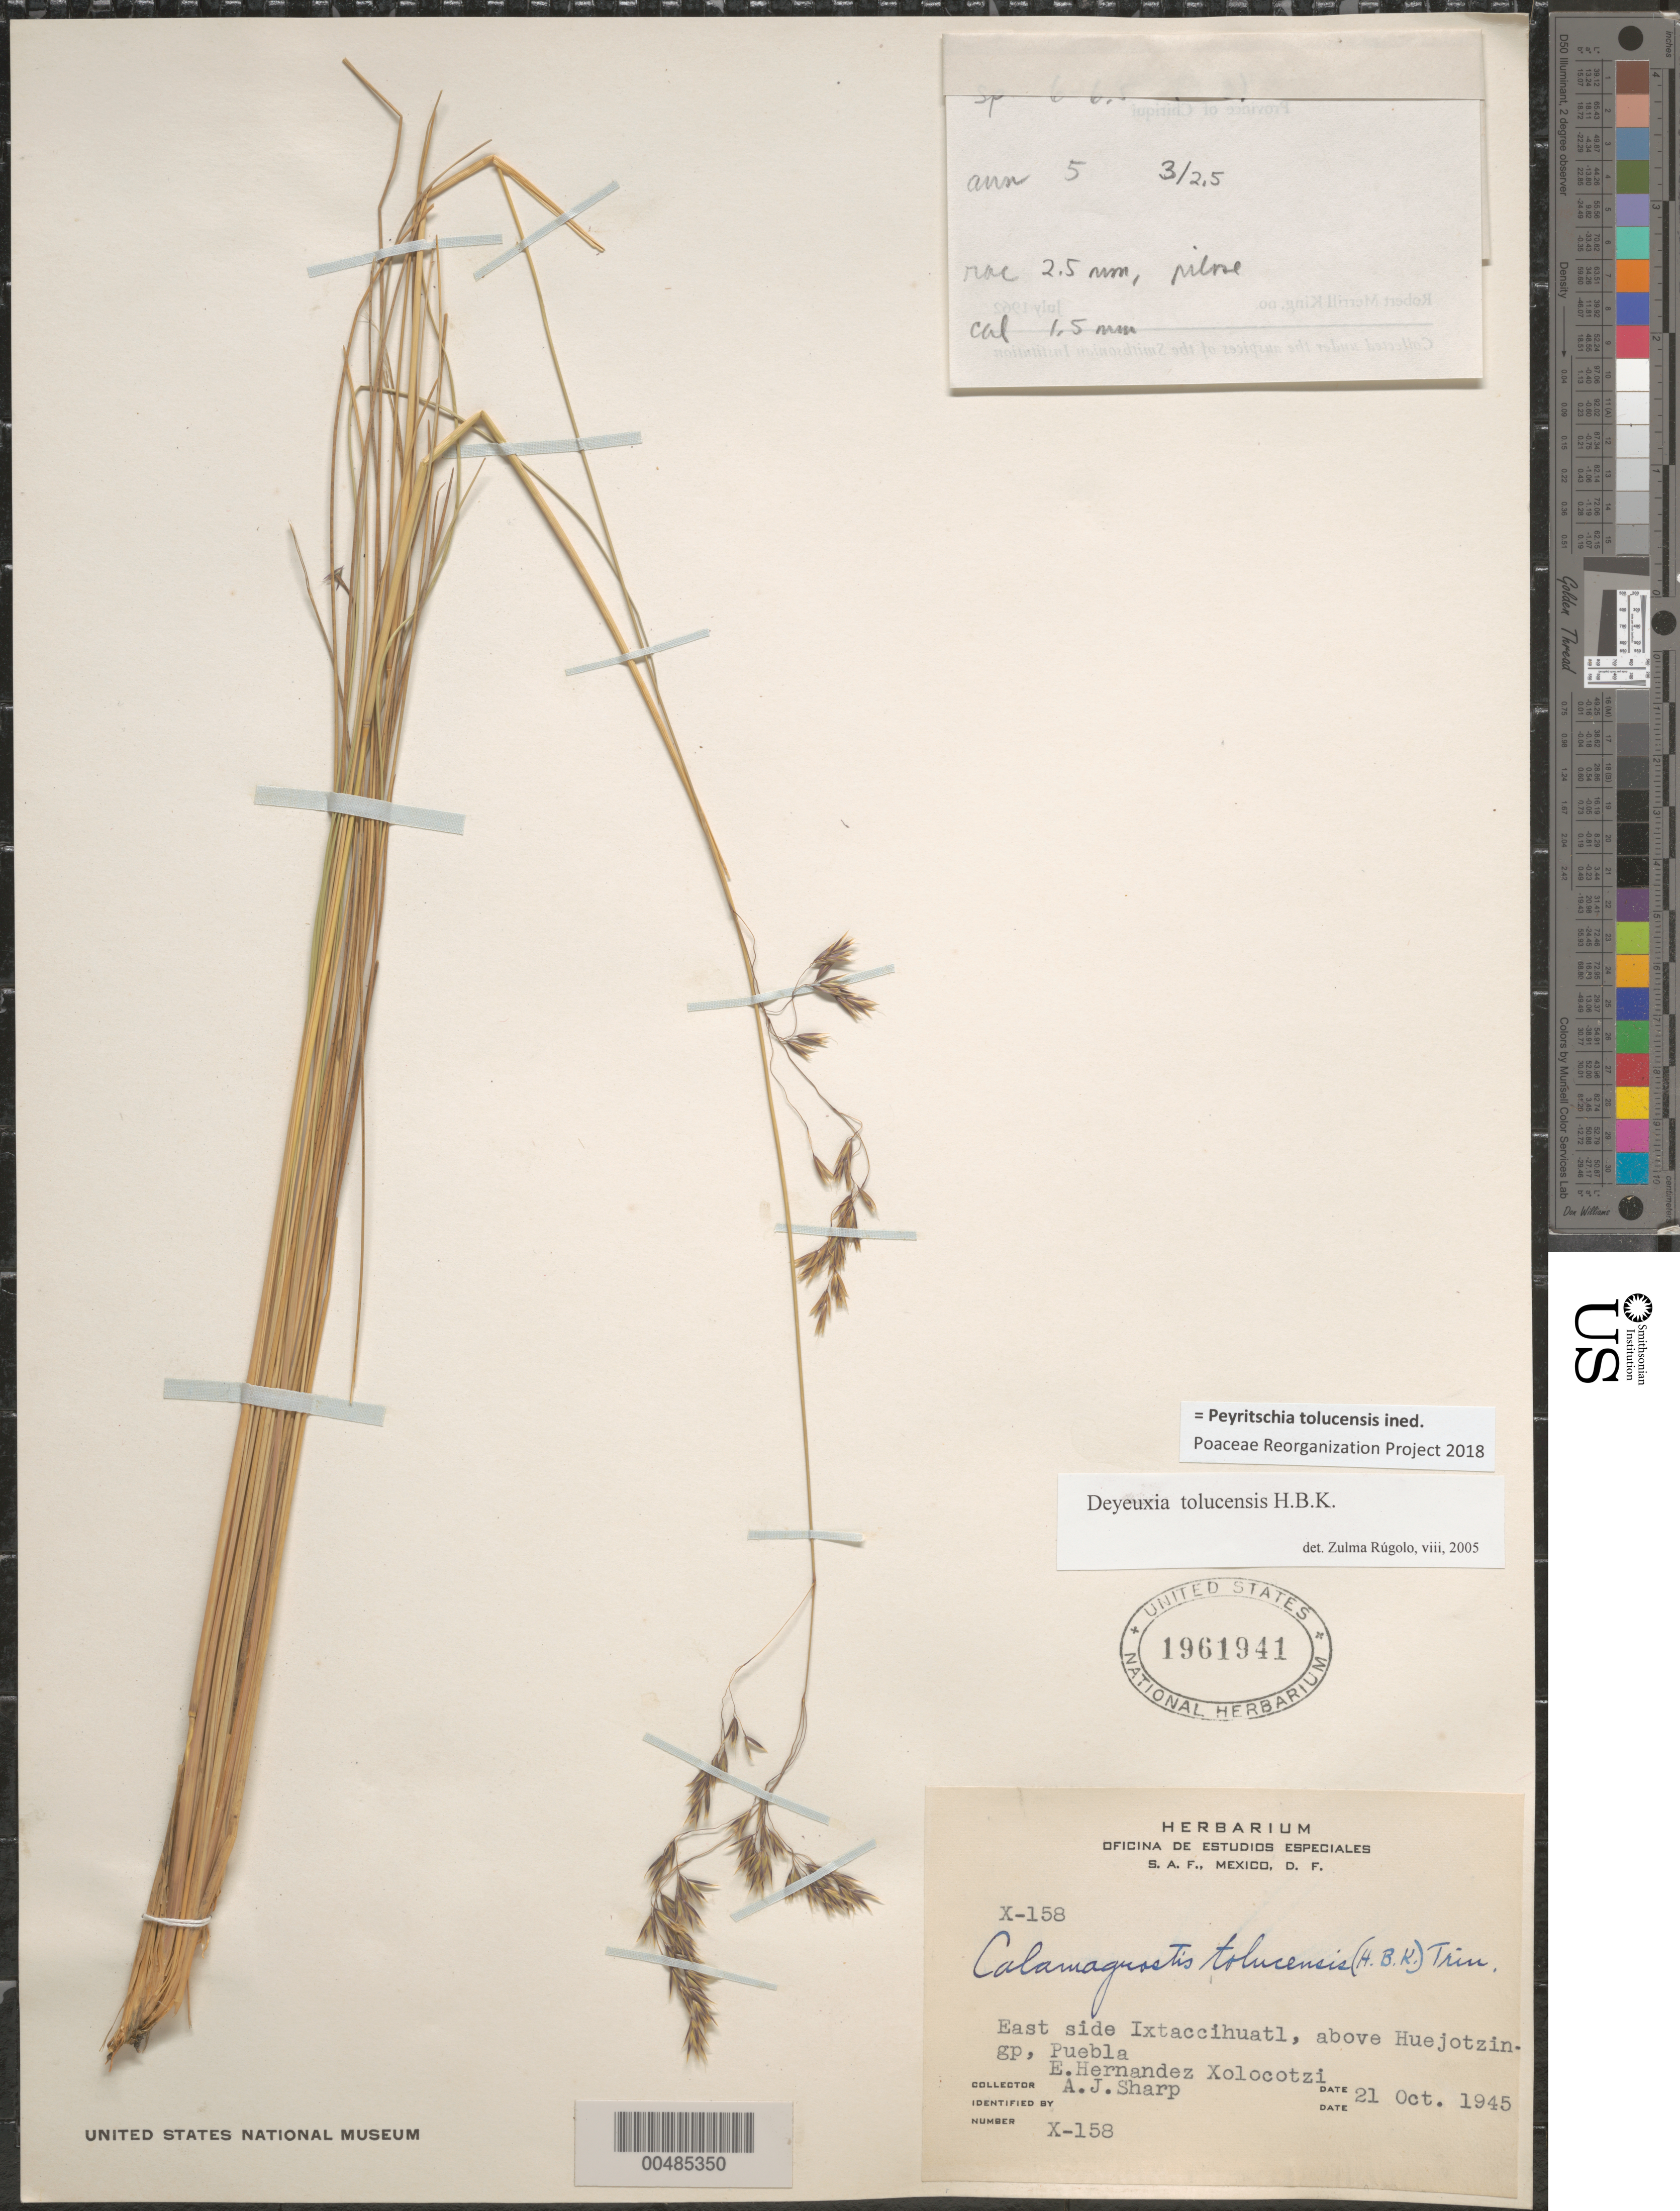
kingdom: Plantae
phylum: Tracheophyta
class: Liliopsida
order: Poales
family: Poaceae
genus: Peyritschia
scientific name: Peyritschia tolucensis ined.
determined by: Poaceae Reorganization Project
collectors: E. I. Hernández-X. & A. J. Sharp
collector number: X-158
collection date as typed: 21 Oct 1945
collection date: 1945-10-21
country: Mexico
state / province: Puebla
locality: E side Ixtaccihuatl, above Huejotzing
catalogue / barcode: US 1961941